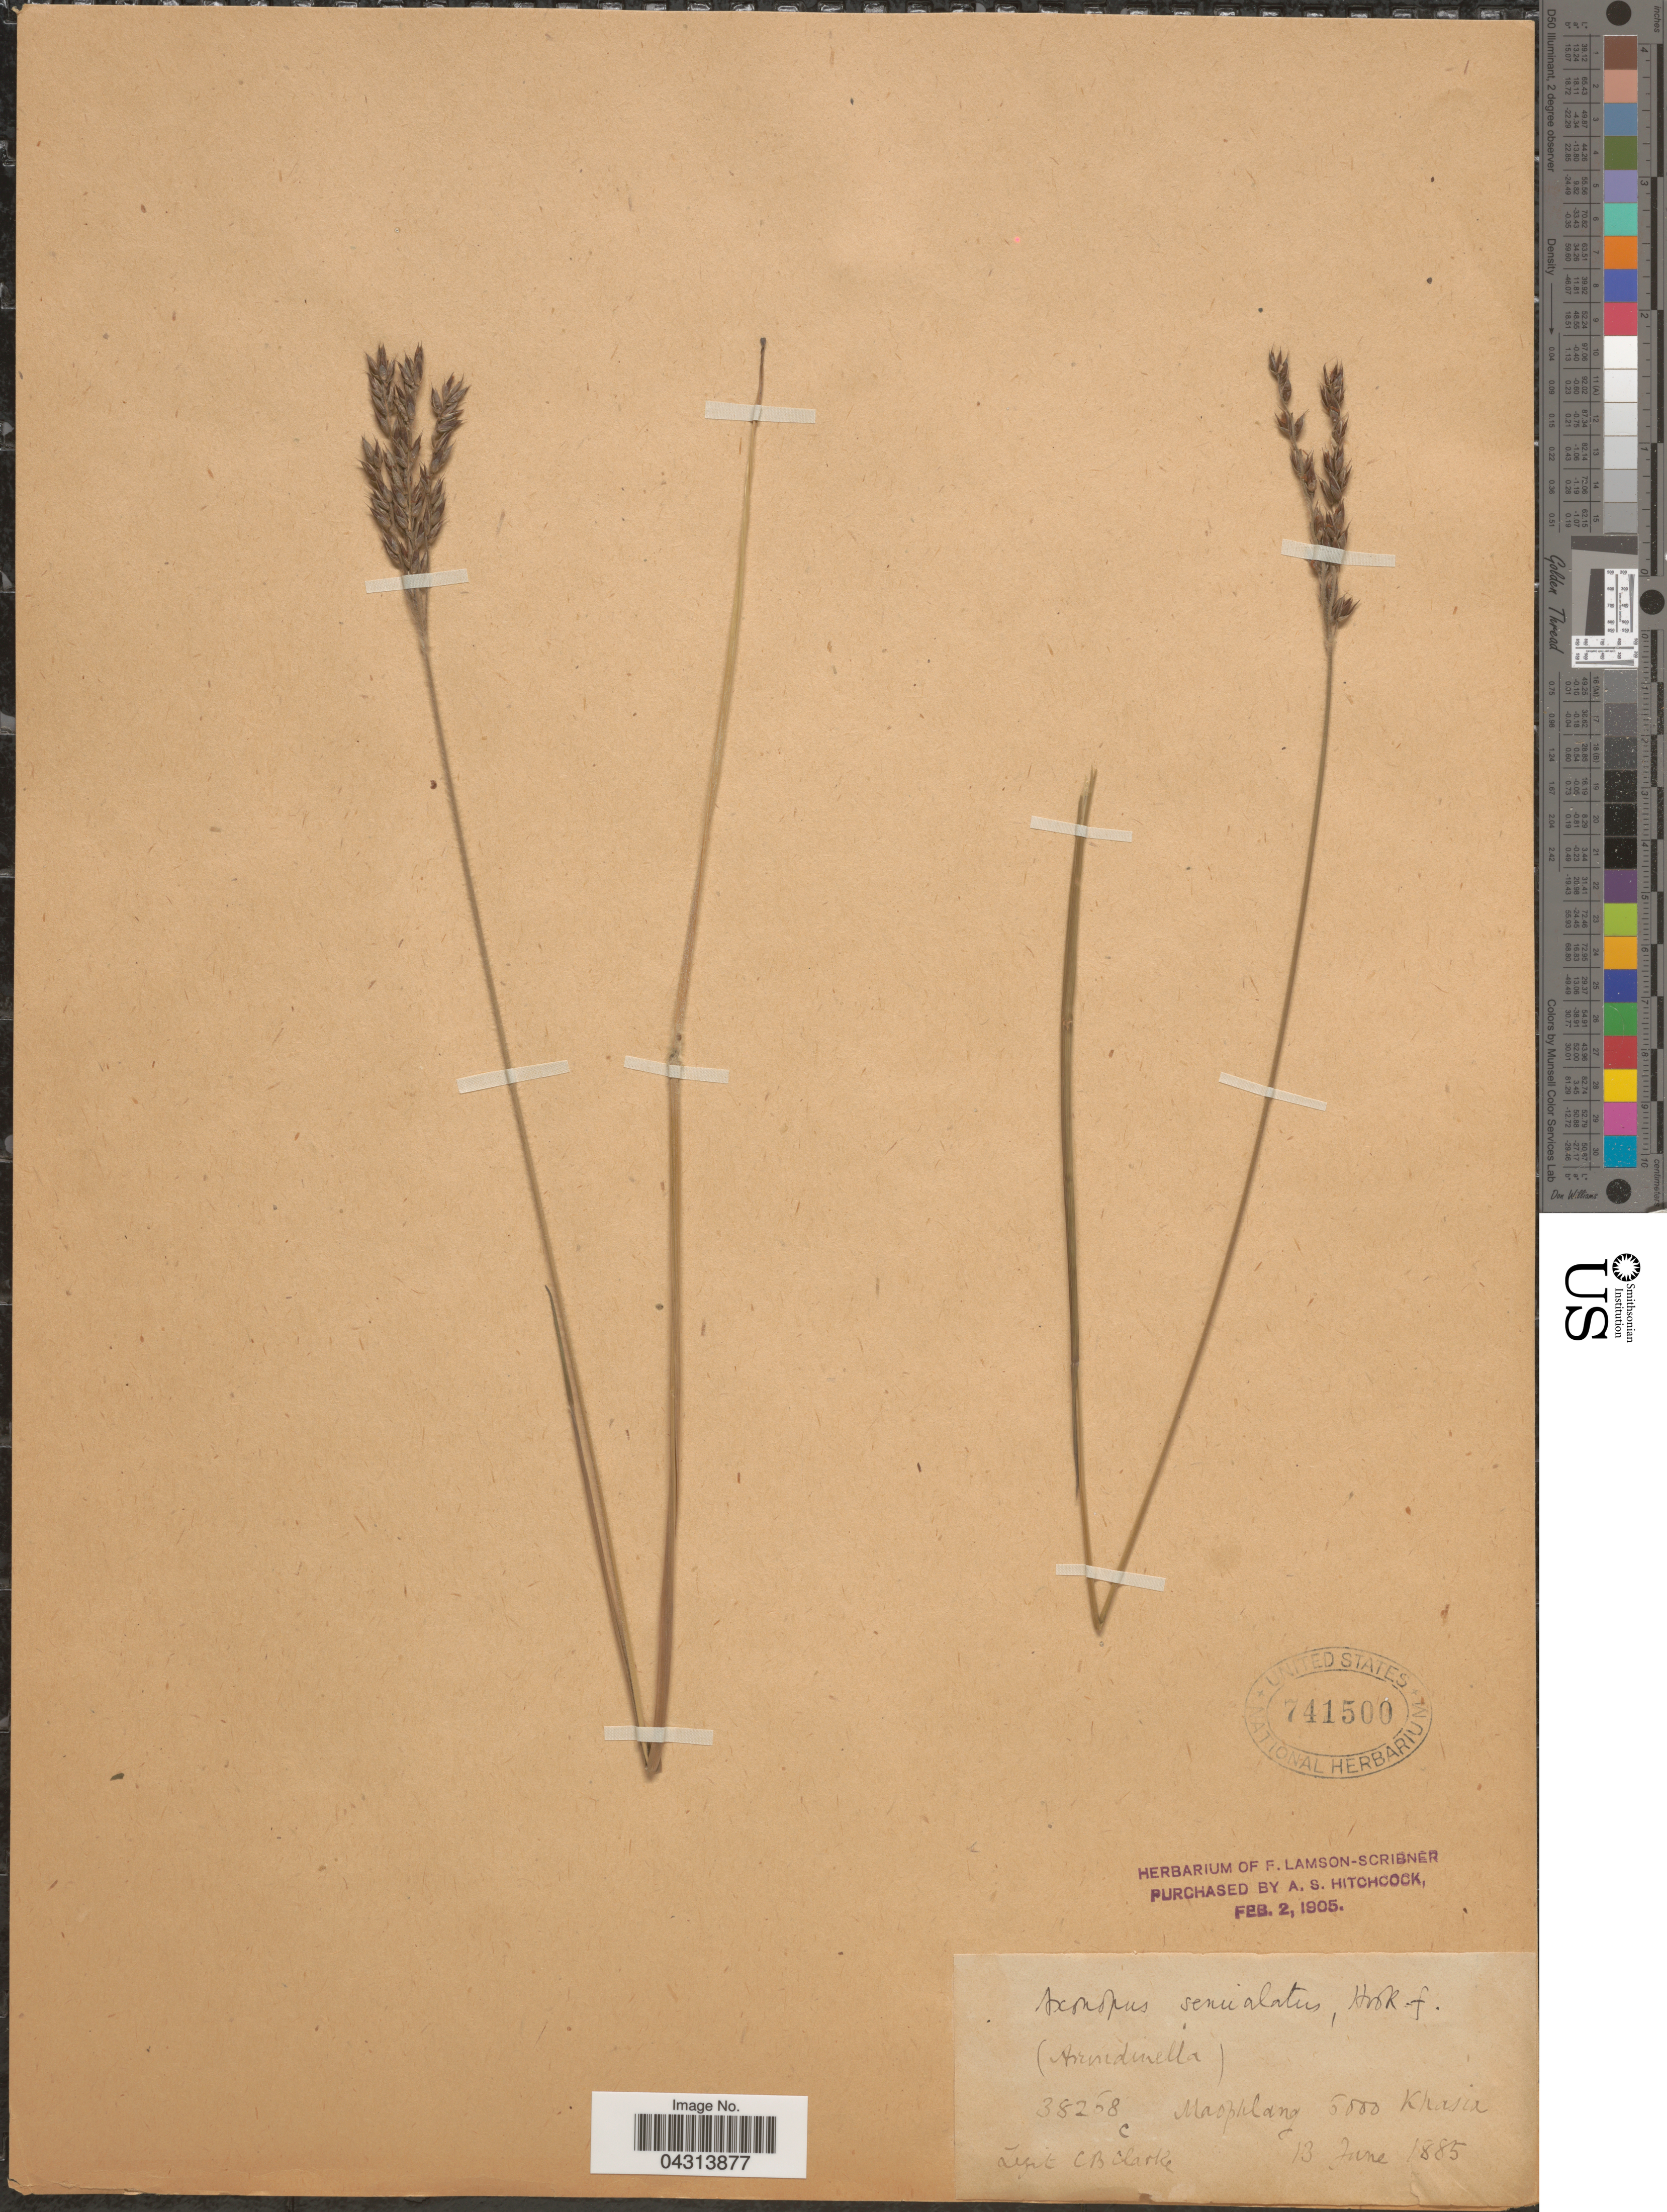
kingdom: Plantae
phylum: Tracheophyta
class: Liliopsida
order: Poales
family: Poaceae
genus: Alloteropsis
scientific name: Alloteropsis semialata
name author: (R. Br.) Hitchc.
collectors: C. B. Clarke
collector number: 38268 C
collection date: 1885-06-13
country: India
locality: Maophlang. Khasia.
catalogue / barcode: US 741500